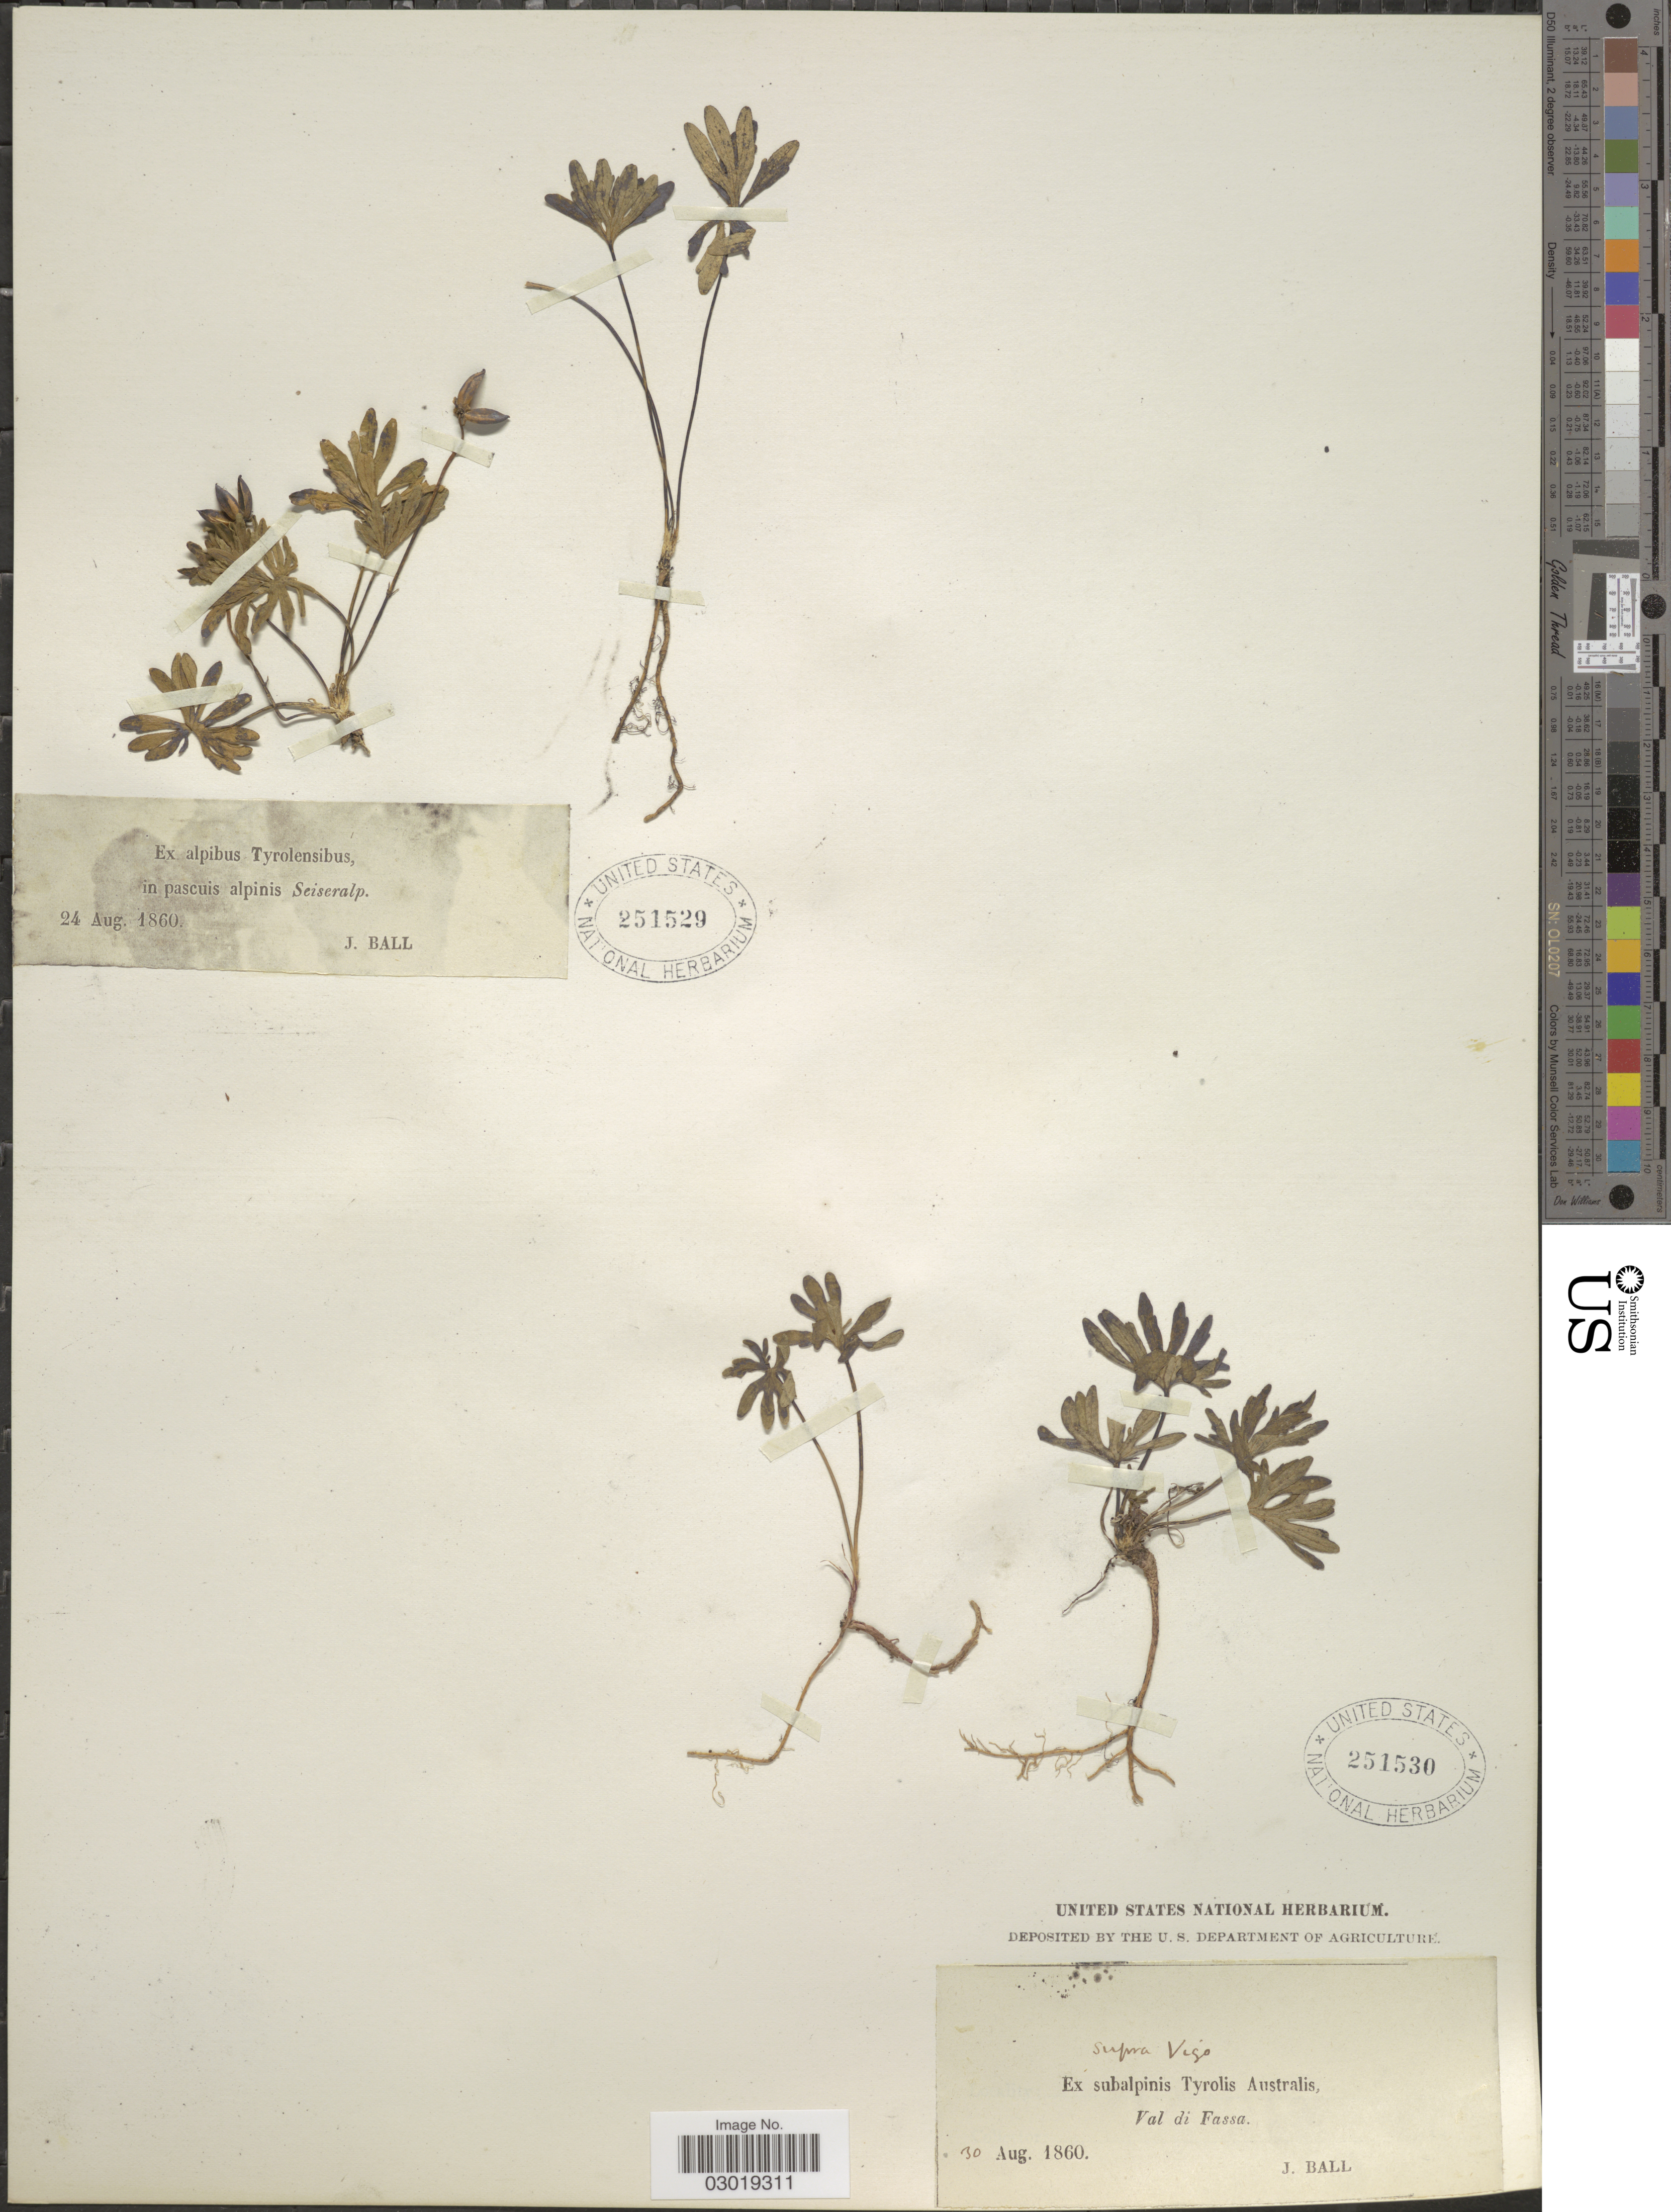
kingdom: Plantae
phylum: Tracheophyta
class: Magnoliopsida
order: Malpighiales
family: Violaceae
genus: Viola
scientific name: Viola sp.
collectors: J. Ball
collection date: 1860-08-24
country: Austria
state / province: Tirol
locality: Ex Alpibus Tyrolensibus, in pascuis alpinis Seiseralp.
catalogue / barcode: US 251529